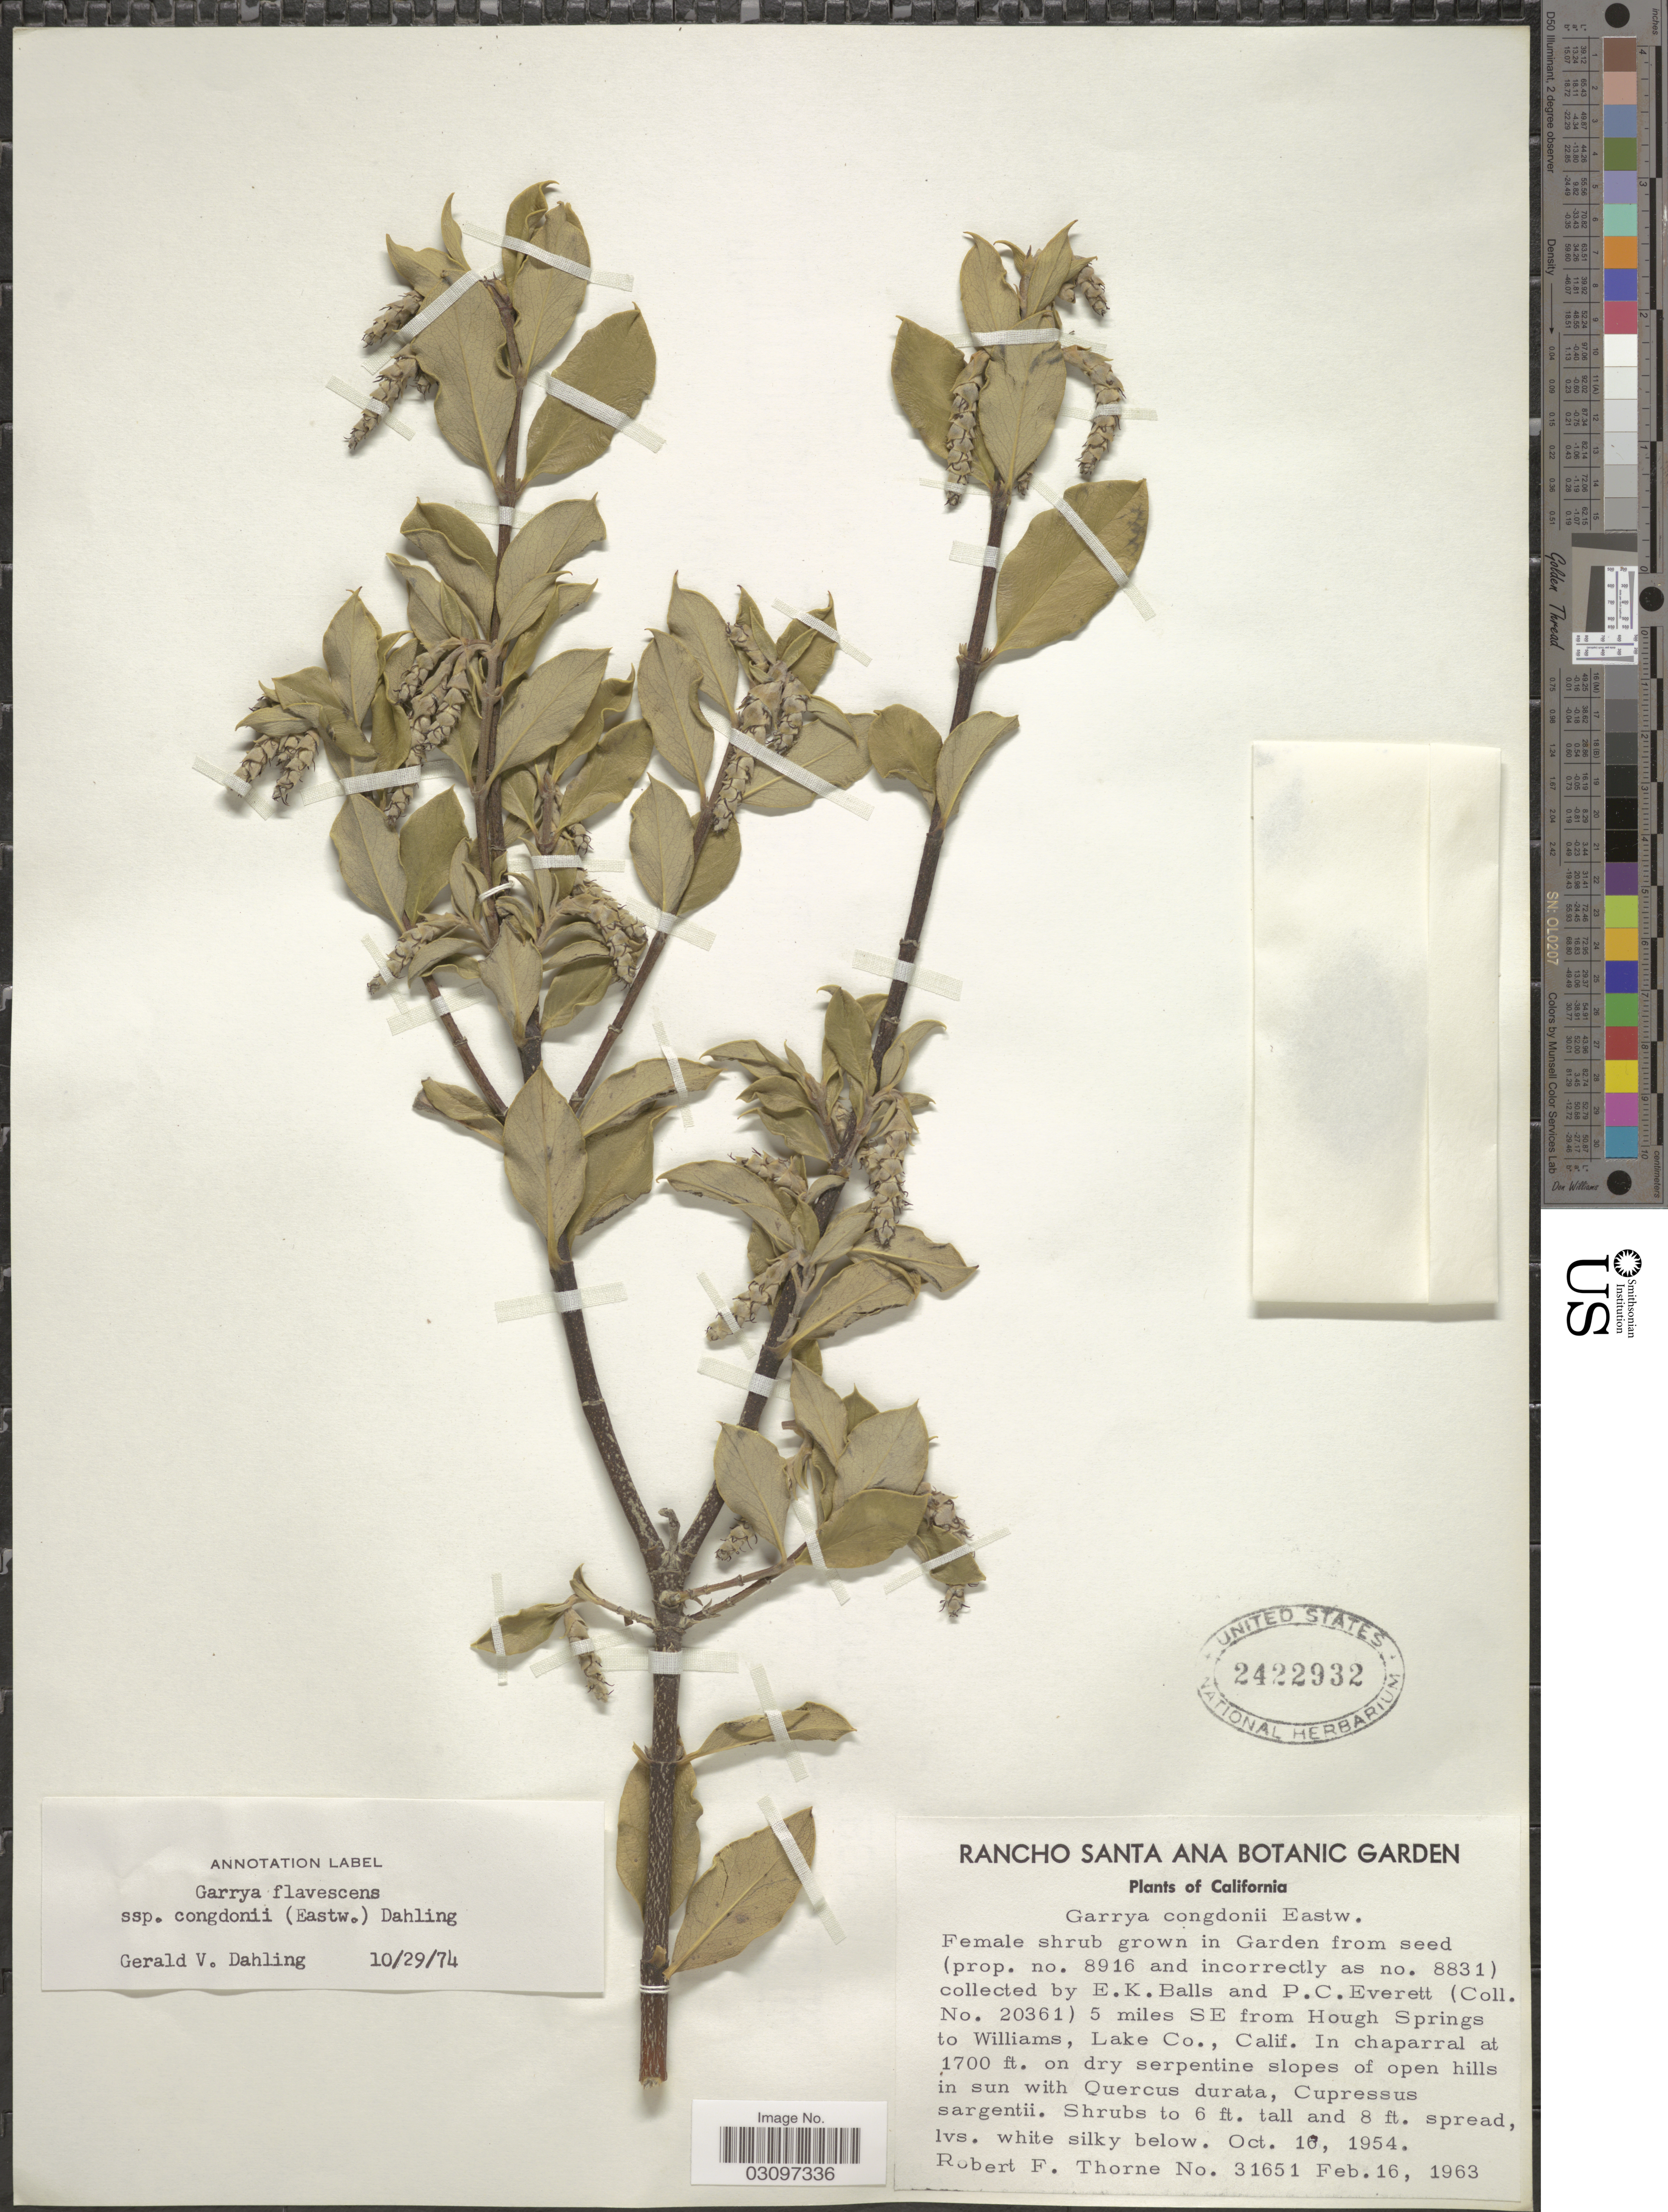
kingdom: Plantae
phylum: Tracheophyta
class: Magnoliopsida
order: Garryales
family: Garryaceae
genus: Garrya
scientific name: Garrya flavescens subsp. congdonii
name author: (Eastw.) Dahling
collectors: R. F. Thorne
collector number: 31651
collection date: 1963-02-16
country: United States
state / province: California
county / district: Orange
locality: Rancho Santa Ana Botanic Garden. Grown in Garden.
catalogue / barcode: US 2422932